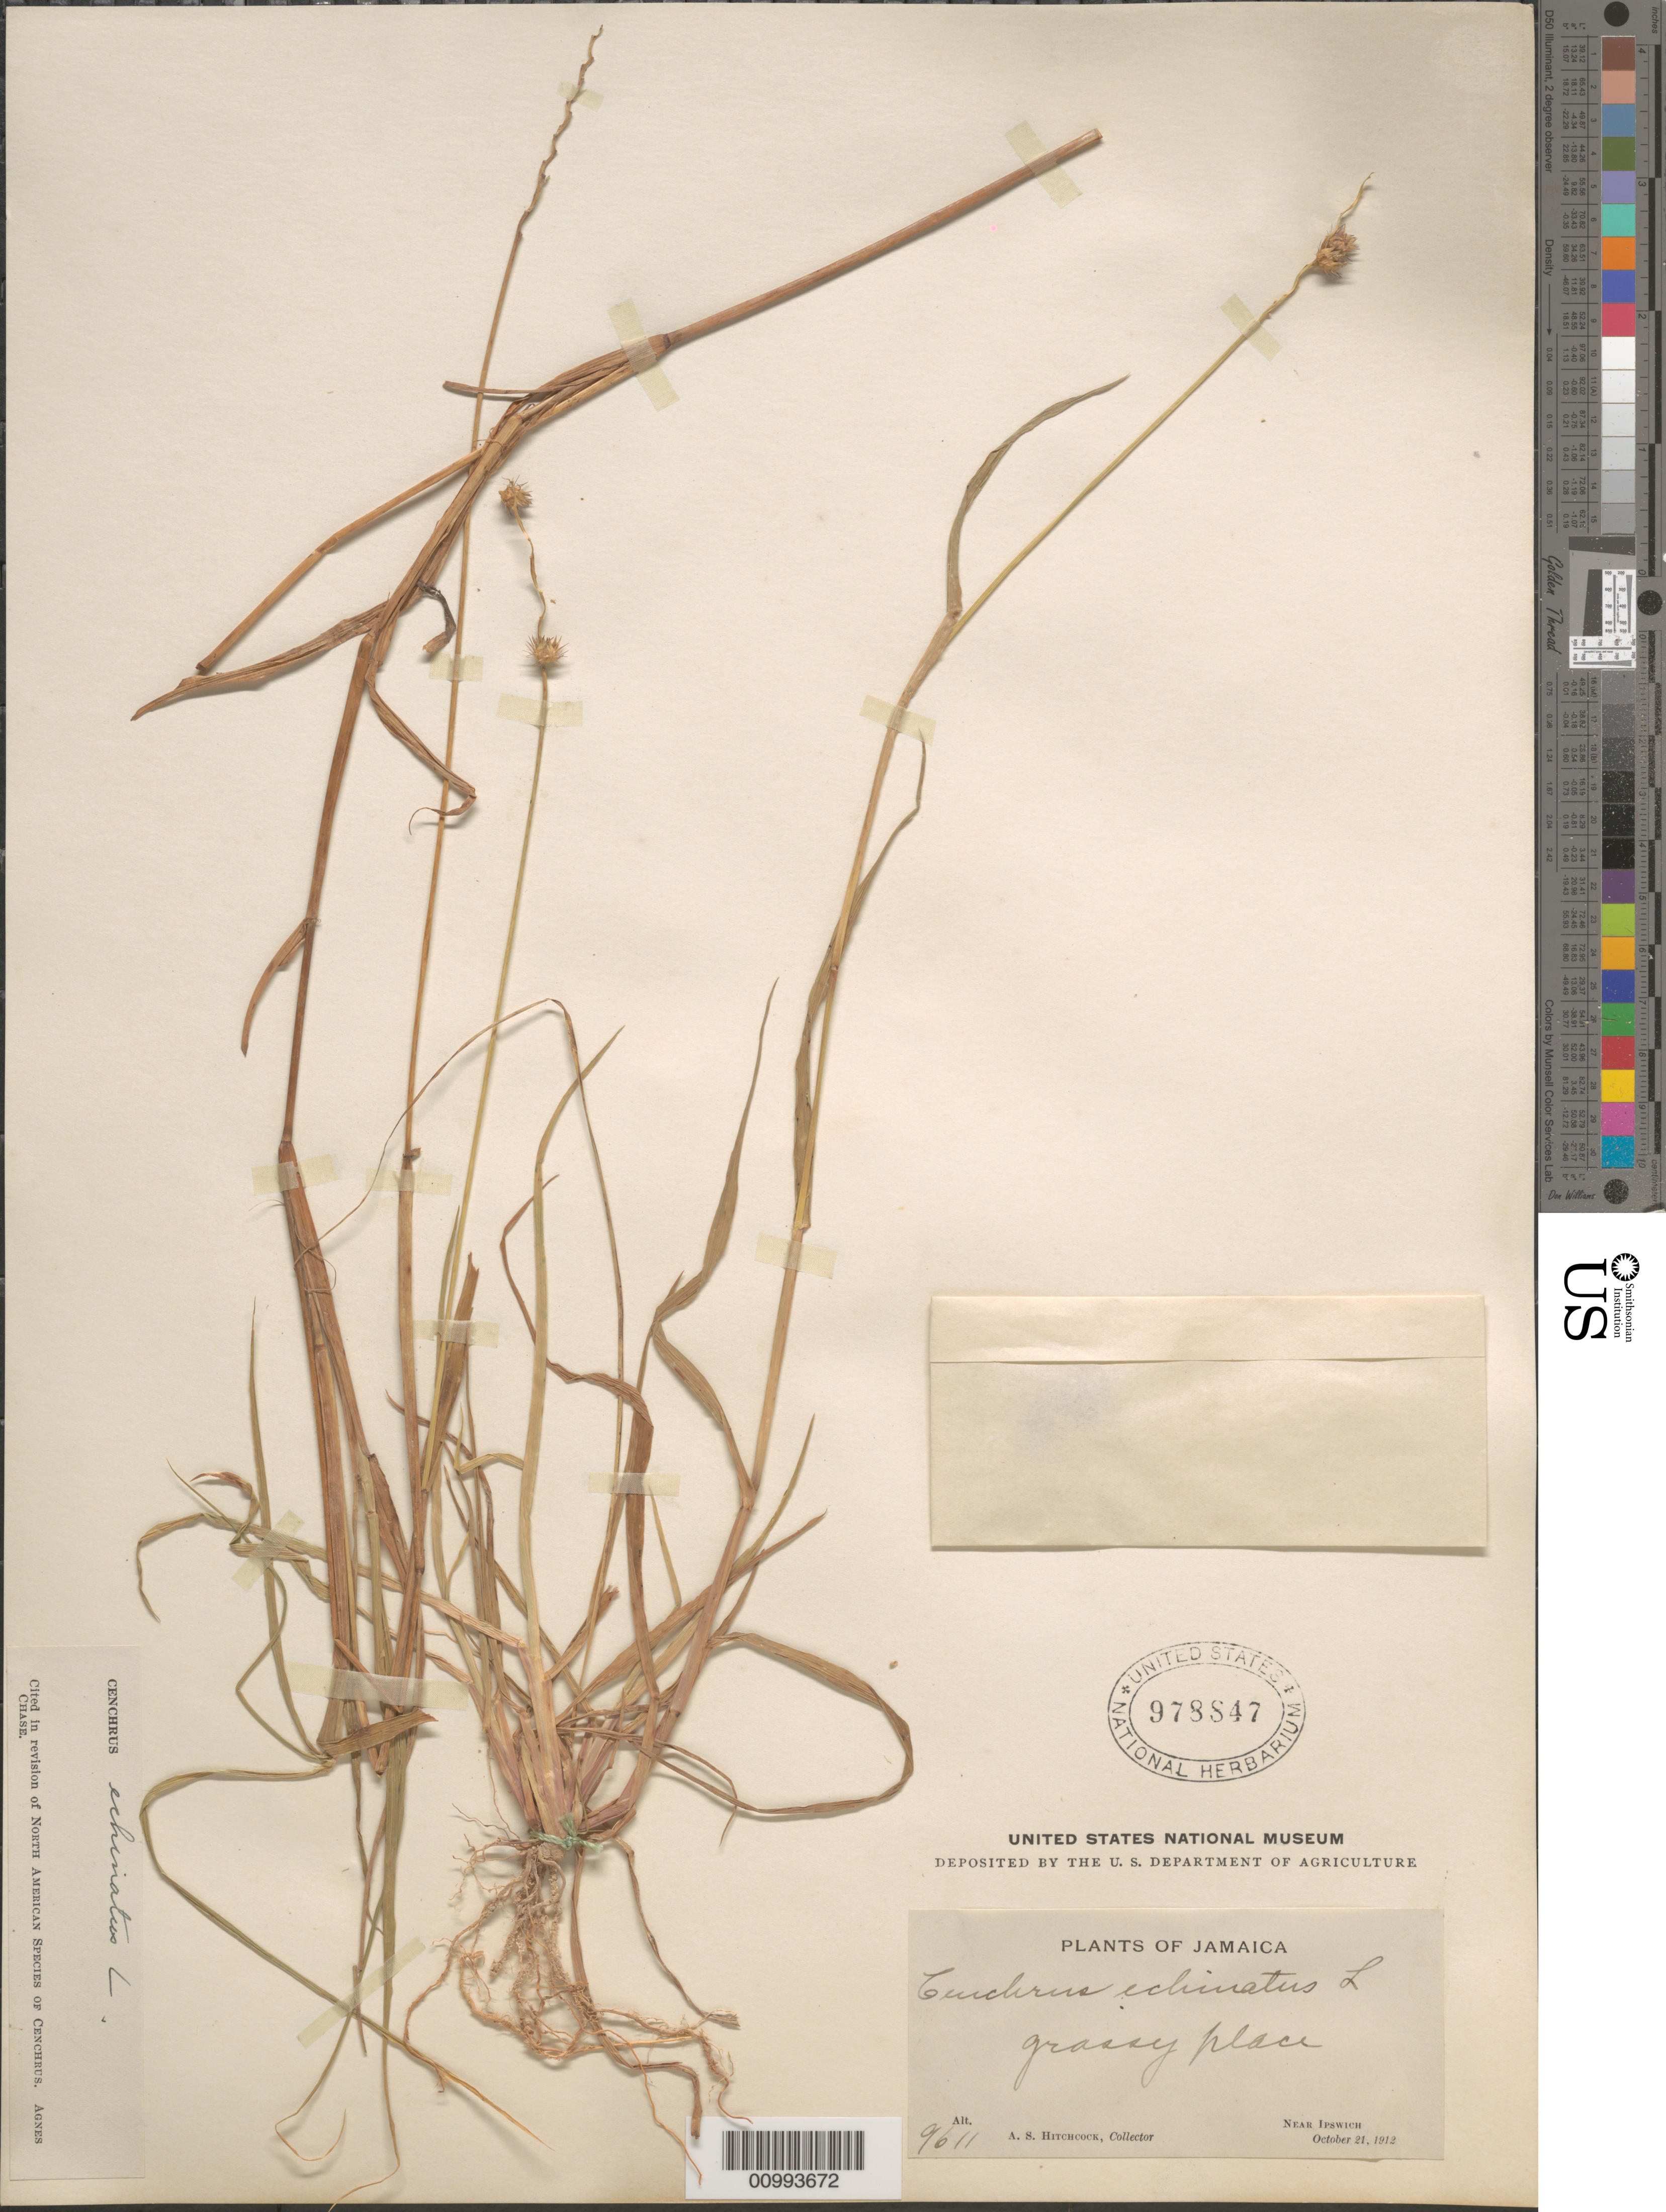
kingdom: Plantae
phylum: Tracheophyta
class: Liliopsida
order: Poales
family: Poaceae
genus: Cenchrus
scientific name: Cenchrus echinatus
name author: L.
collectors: A. S. Hitchcock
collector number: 9611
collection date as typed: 21 Oct 1912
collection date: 1912-10-21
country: Jamaica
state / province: Saint Elizabeth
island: Jamaica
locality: Near Ipswich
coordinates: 0 N, 0 E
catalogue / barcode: US 978847